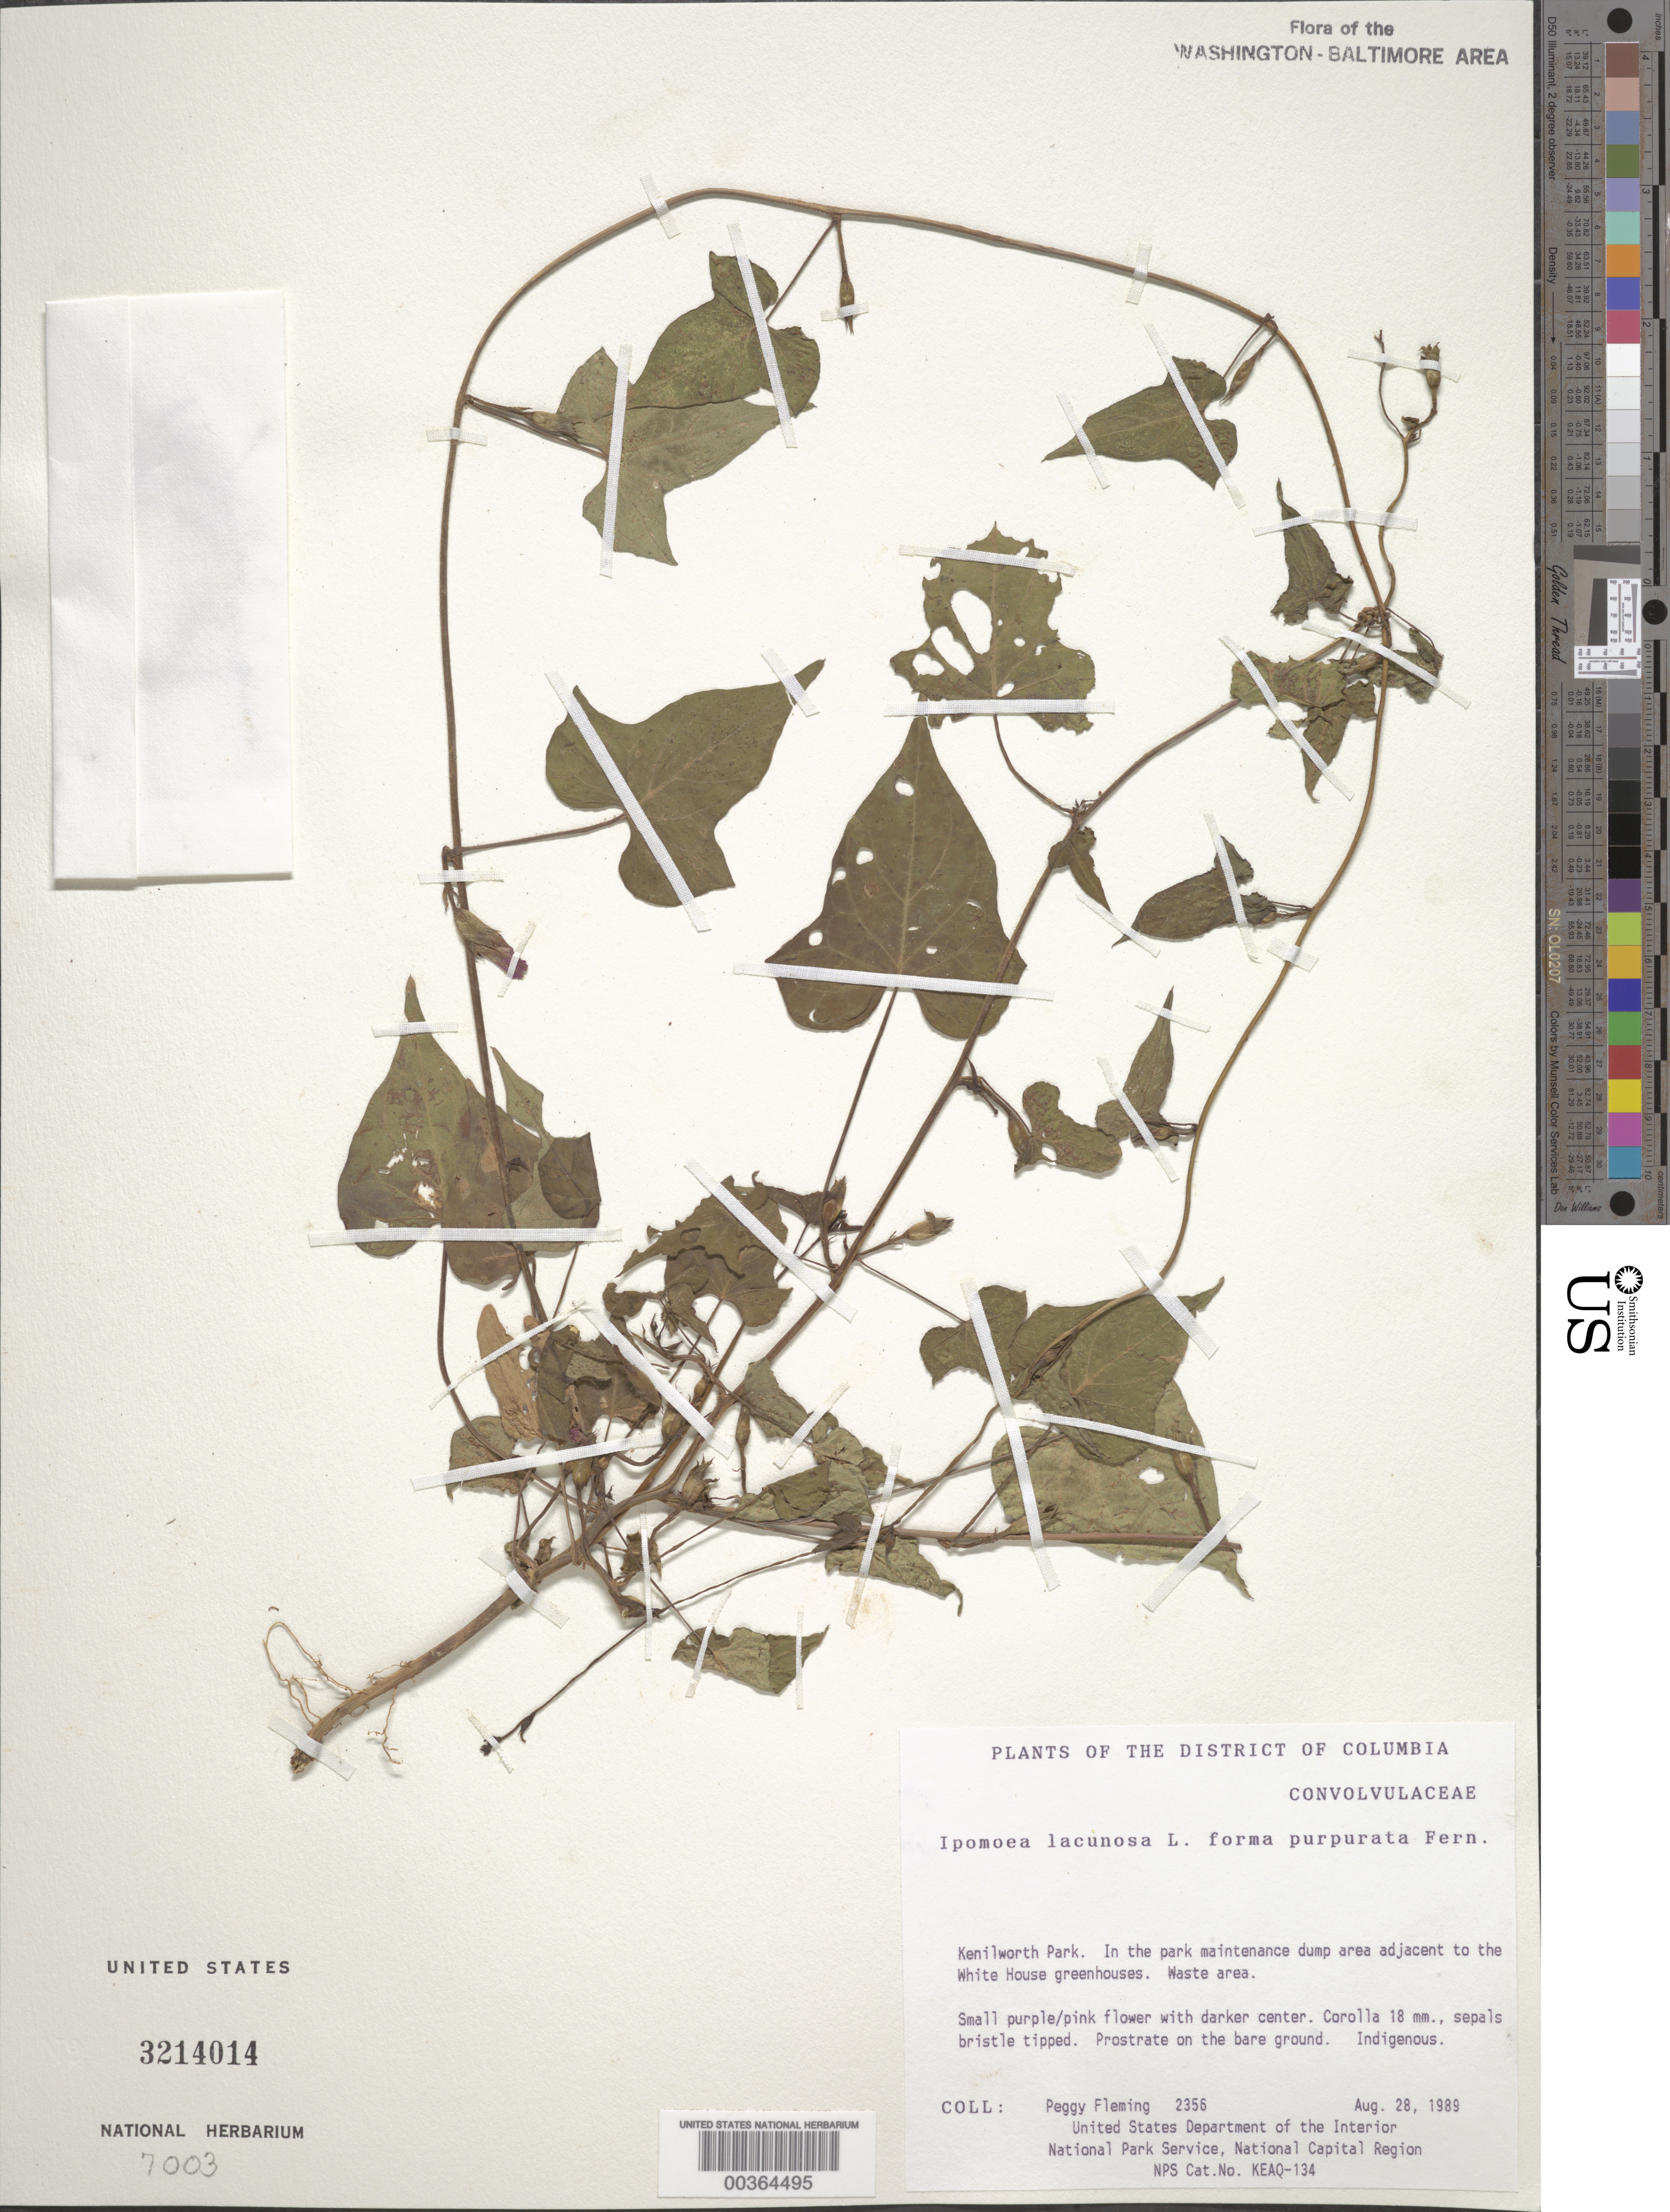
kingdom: Plantae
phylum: Tracheophyta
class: Magnoliopsida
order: Solanales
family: Convolvulaceae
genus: Ipomoea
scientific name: Ipomoea lacunosa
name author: L.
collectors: P. Fleming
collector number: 2356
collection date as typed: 28 Aug 1989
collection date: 1989-08-28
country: United States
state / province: District of Columbia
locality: Kenilworth Park, Adjacent to White House Greenhouses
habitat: Waste area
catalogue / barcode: US 3214014